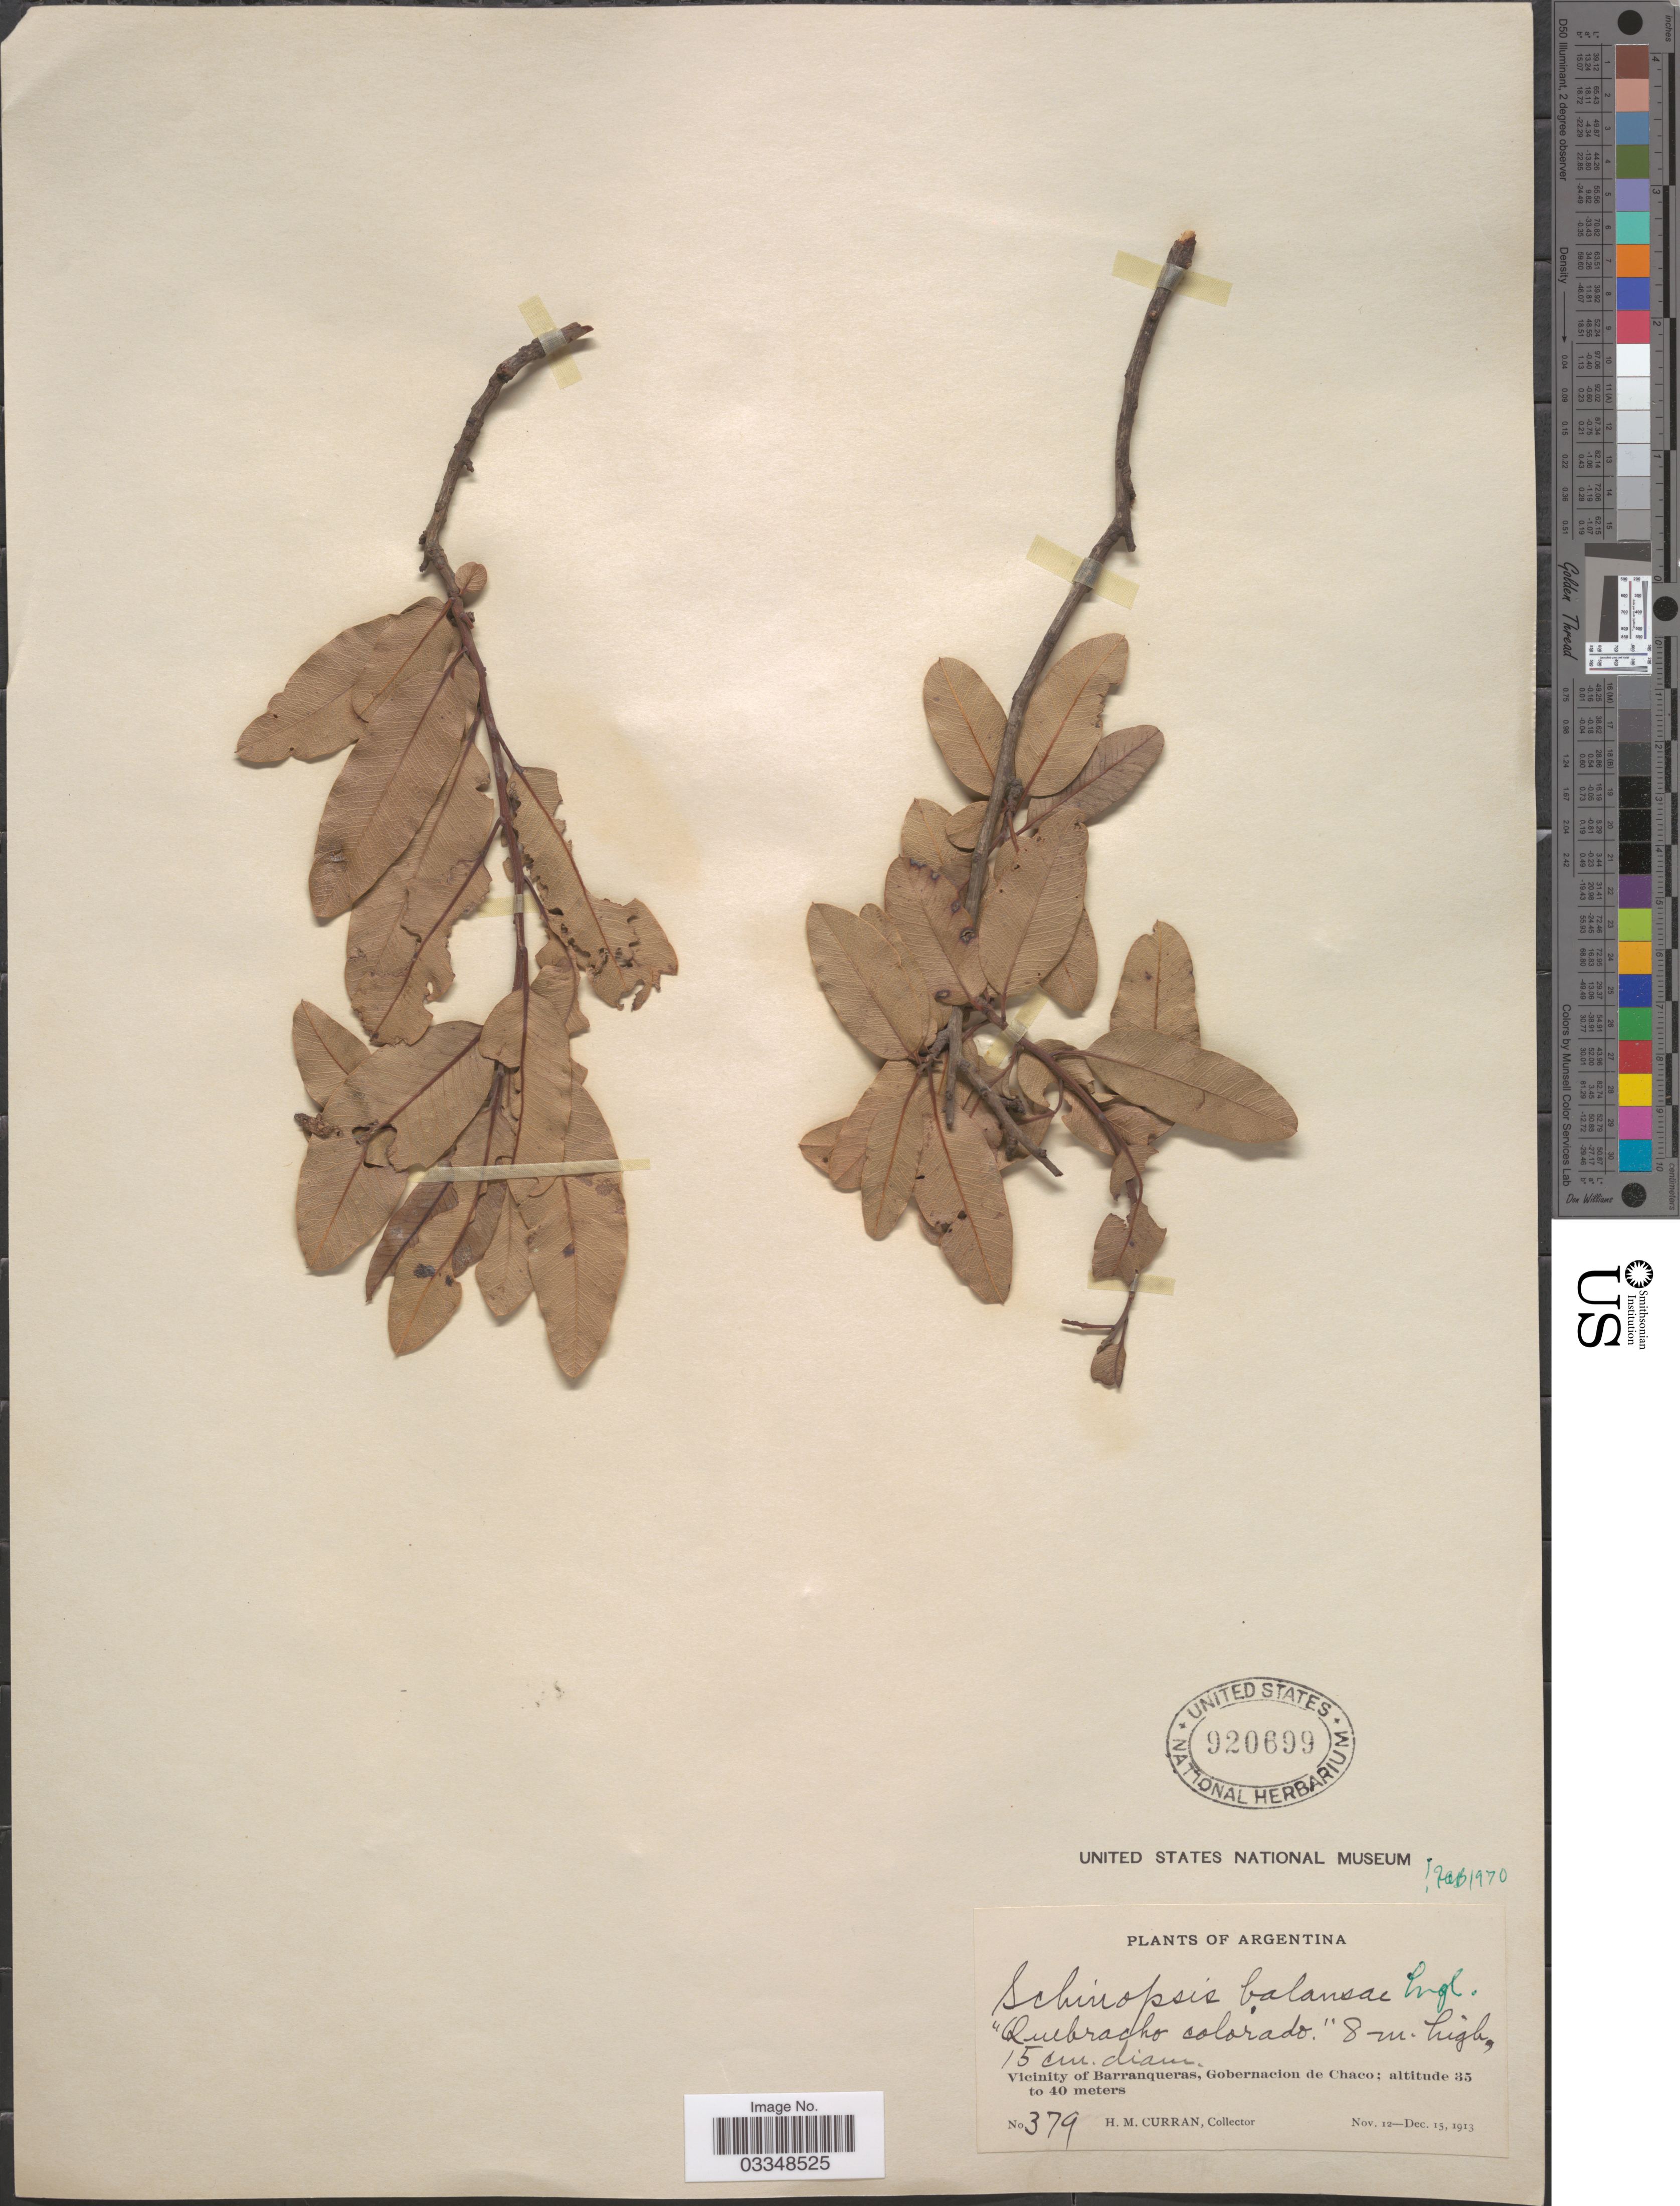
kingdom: Plantae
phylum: Tracheophyta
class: Magnoliopsida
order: Sapindales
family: Anacardiaceae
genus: Schinopsis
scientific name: Schinopsis balansae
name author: Engl.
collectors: H. M. Curran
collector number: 379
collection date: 1913-11-12/1913-12-15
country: Argentina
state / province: Chaco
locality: Vicinity of Barranqueras, Gobernacion de Chaco.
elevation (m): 35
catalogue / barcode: US 920699